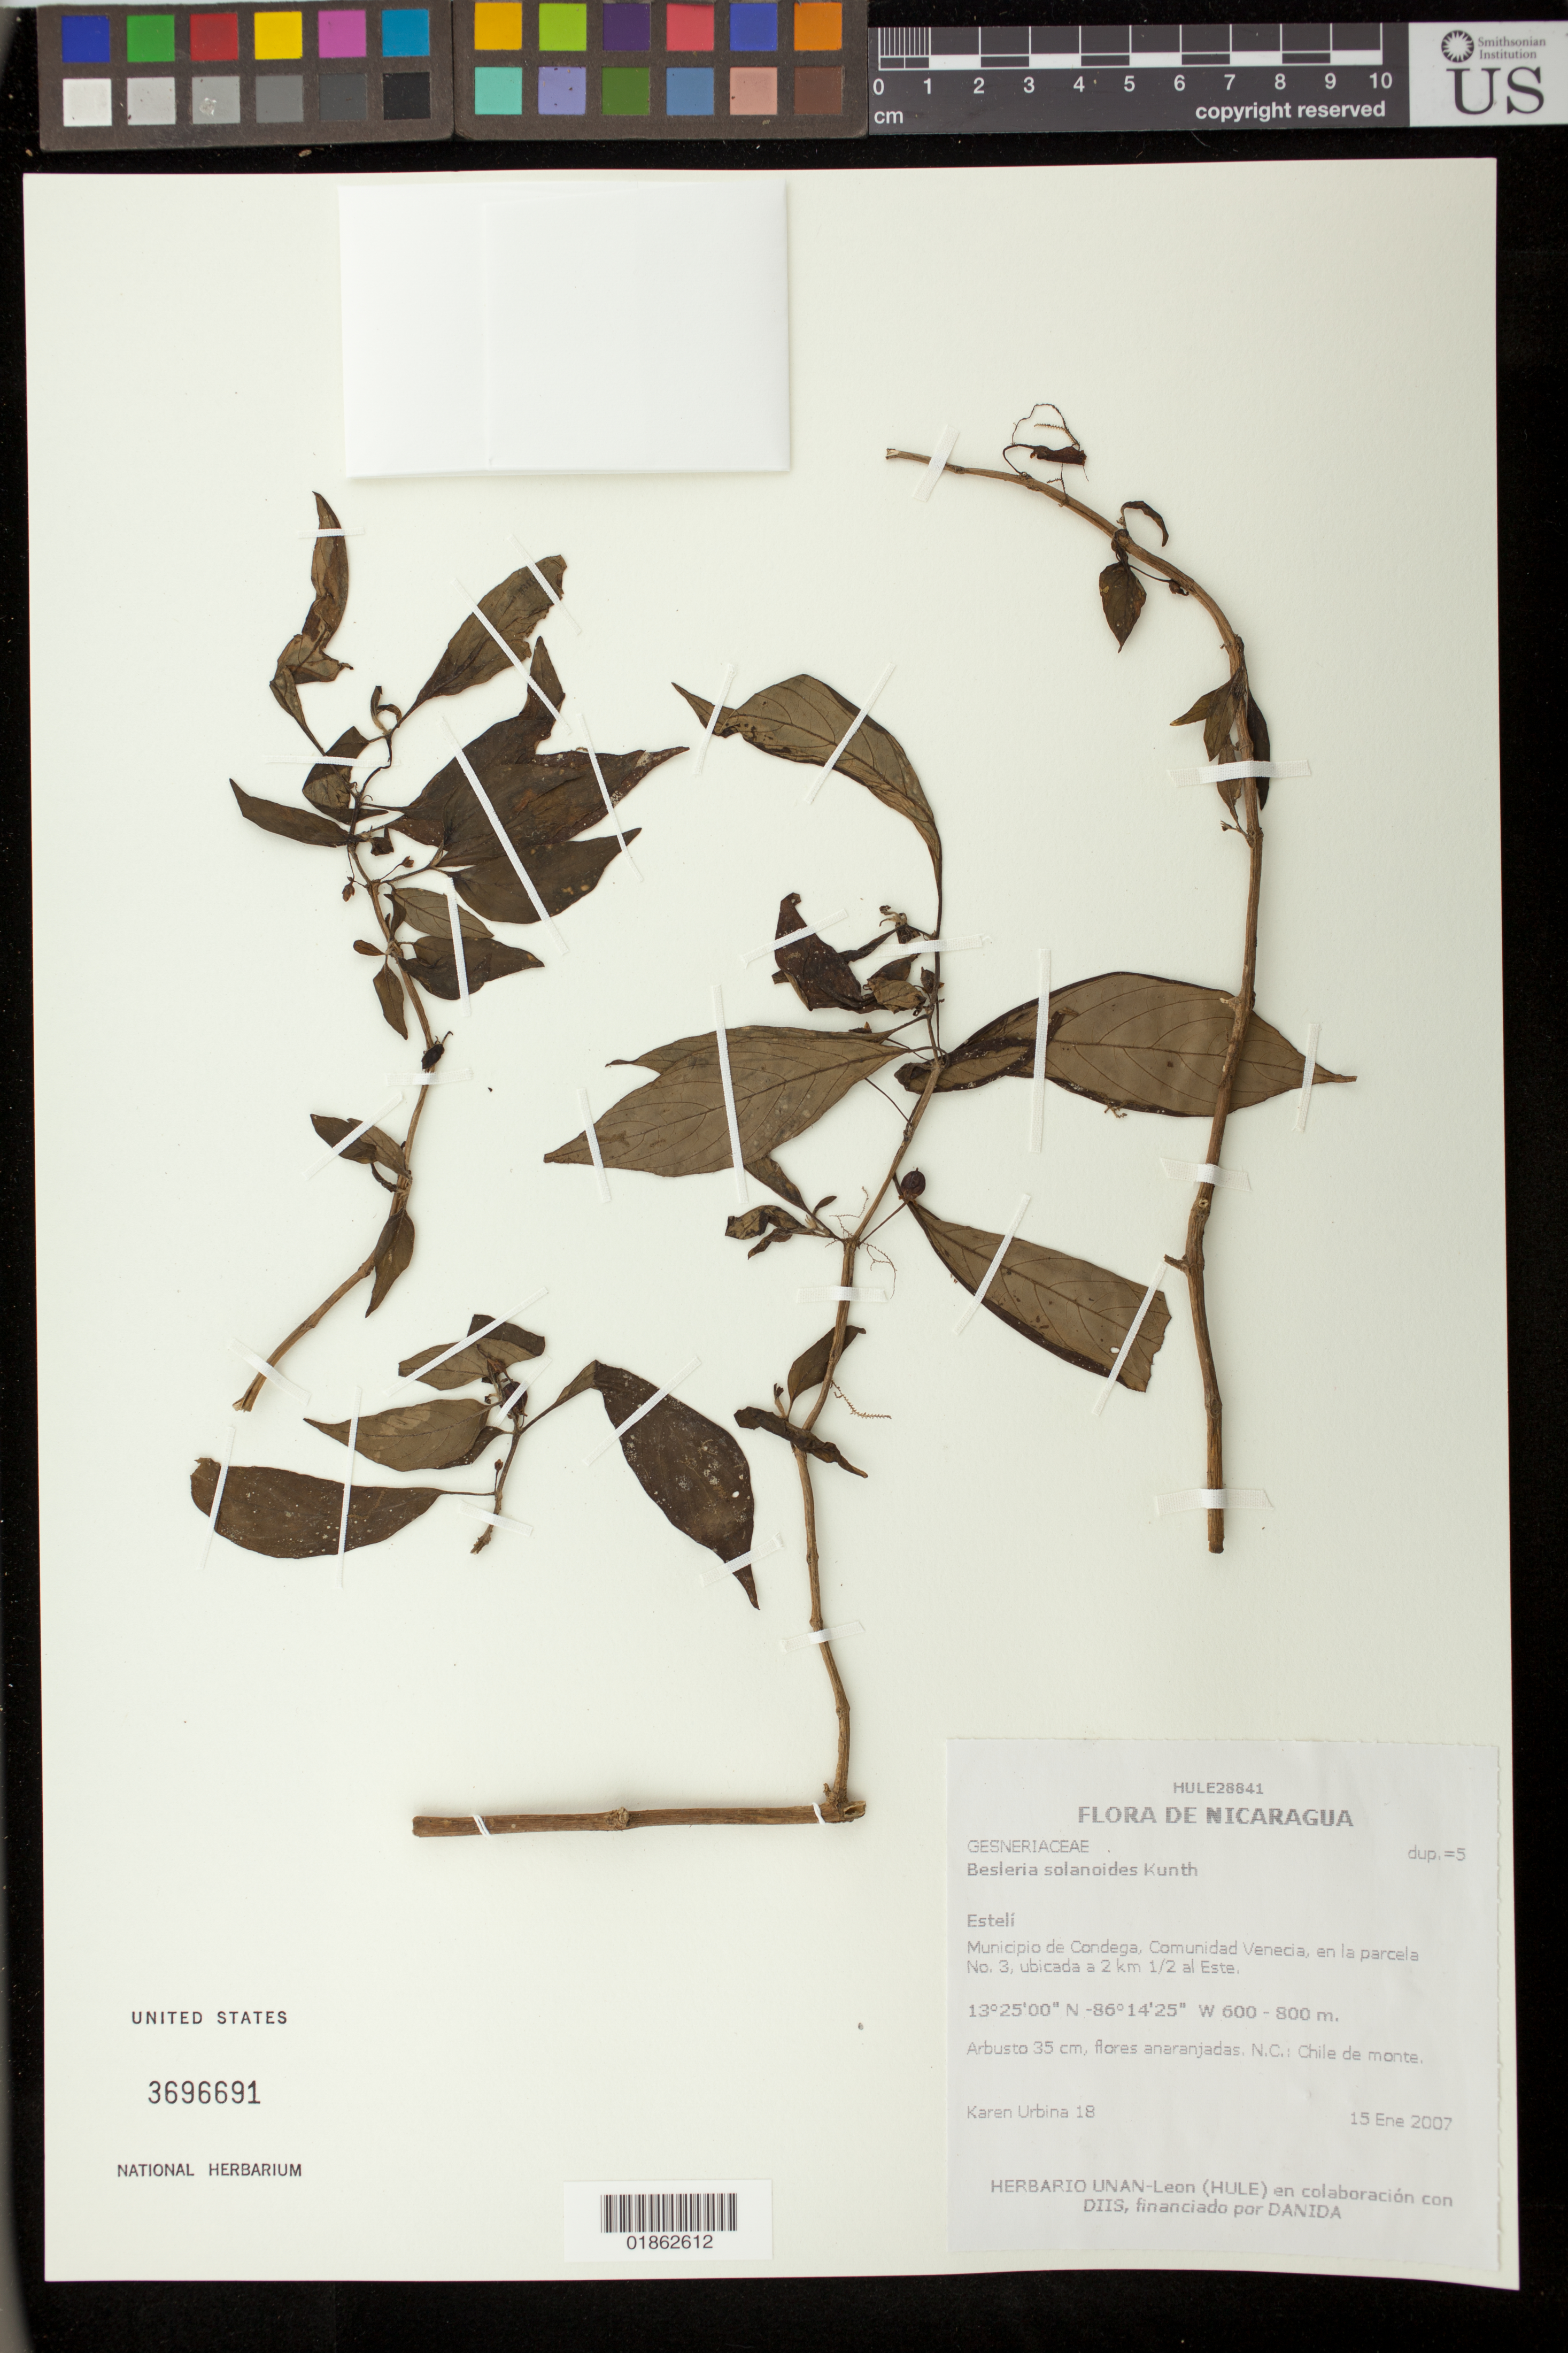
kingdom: Plantae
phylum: Tracheophyta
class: Magnoliopsida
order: Lamiales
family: Gesneriaceae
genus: Besleria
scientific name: Besleria solanoides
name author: Kunth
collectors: K. Urbina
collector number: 18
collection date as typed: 15 Ene 2007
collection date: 2007-01-15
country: Nicaragua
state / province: Estelí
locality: Municipio de Condega, Comunidad Venecia, en la parcela No. 3, ubicada a 2 km 1/2 al Este.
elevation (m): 600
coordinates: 13 25 00 N, 86 14 25 W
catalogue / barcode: US 3696691